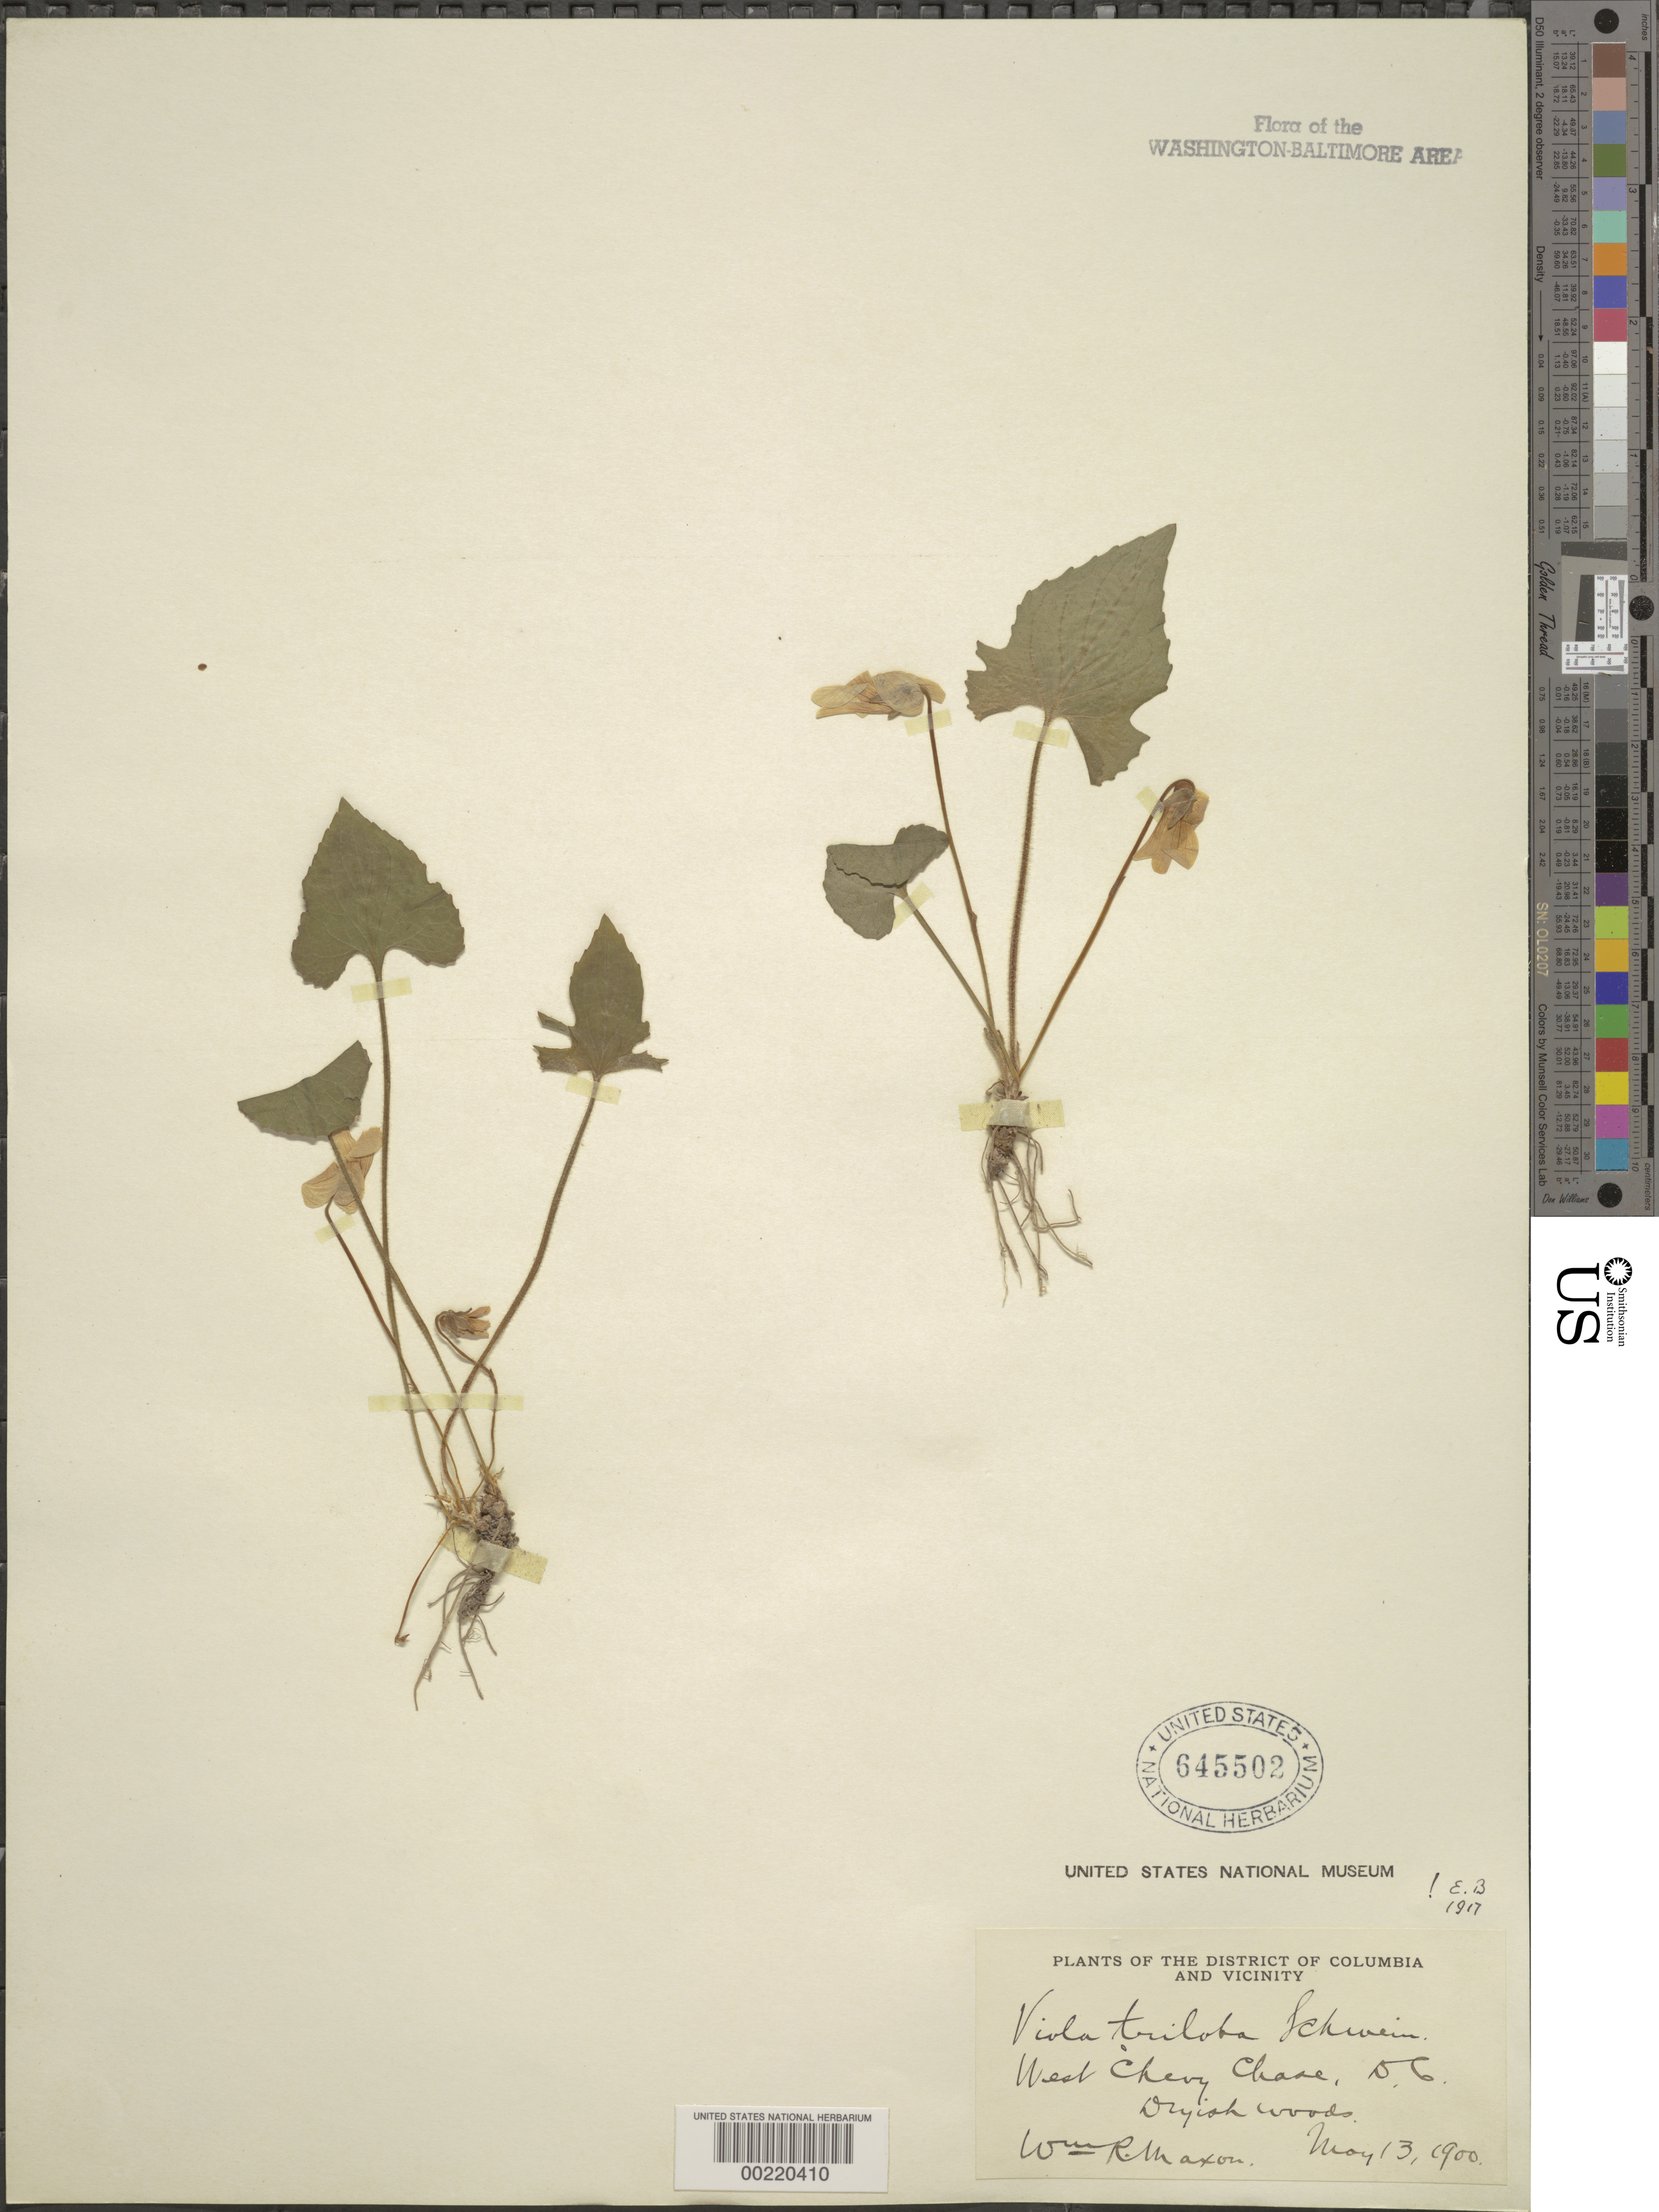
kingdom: Plantae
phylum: Tracheophyta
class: Magnoliopsida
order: Malpighiales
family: Violaceae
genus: Viola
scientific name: Viola palmata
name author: L.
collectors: W. R. Maxon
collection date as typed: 13 May 1900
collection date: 1900-05-13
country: United States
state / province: District of Columbia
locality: West Chevy Chase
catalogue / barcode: US 645502